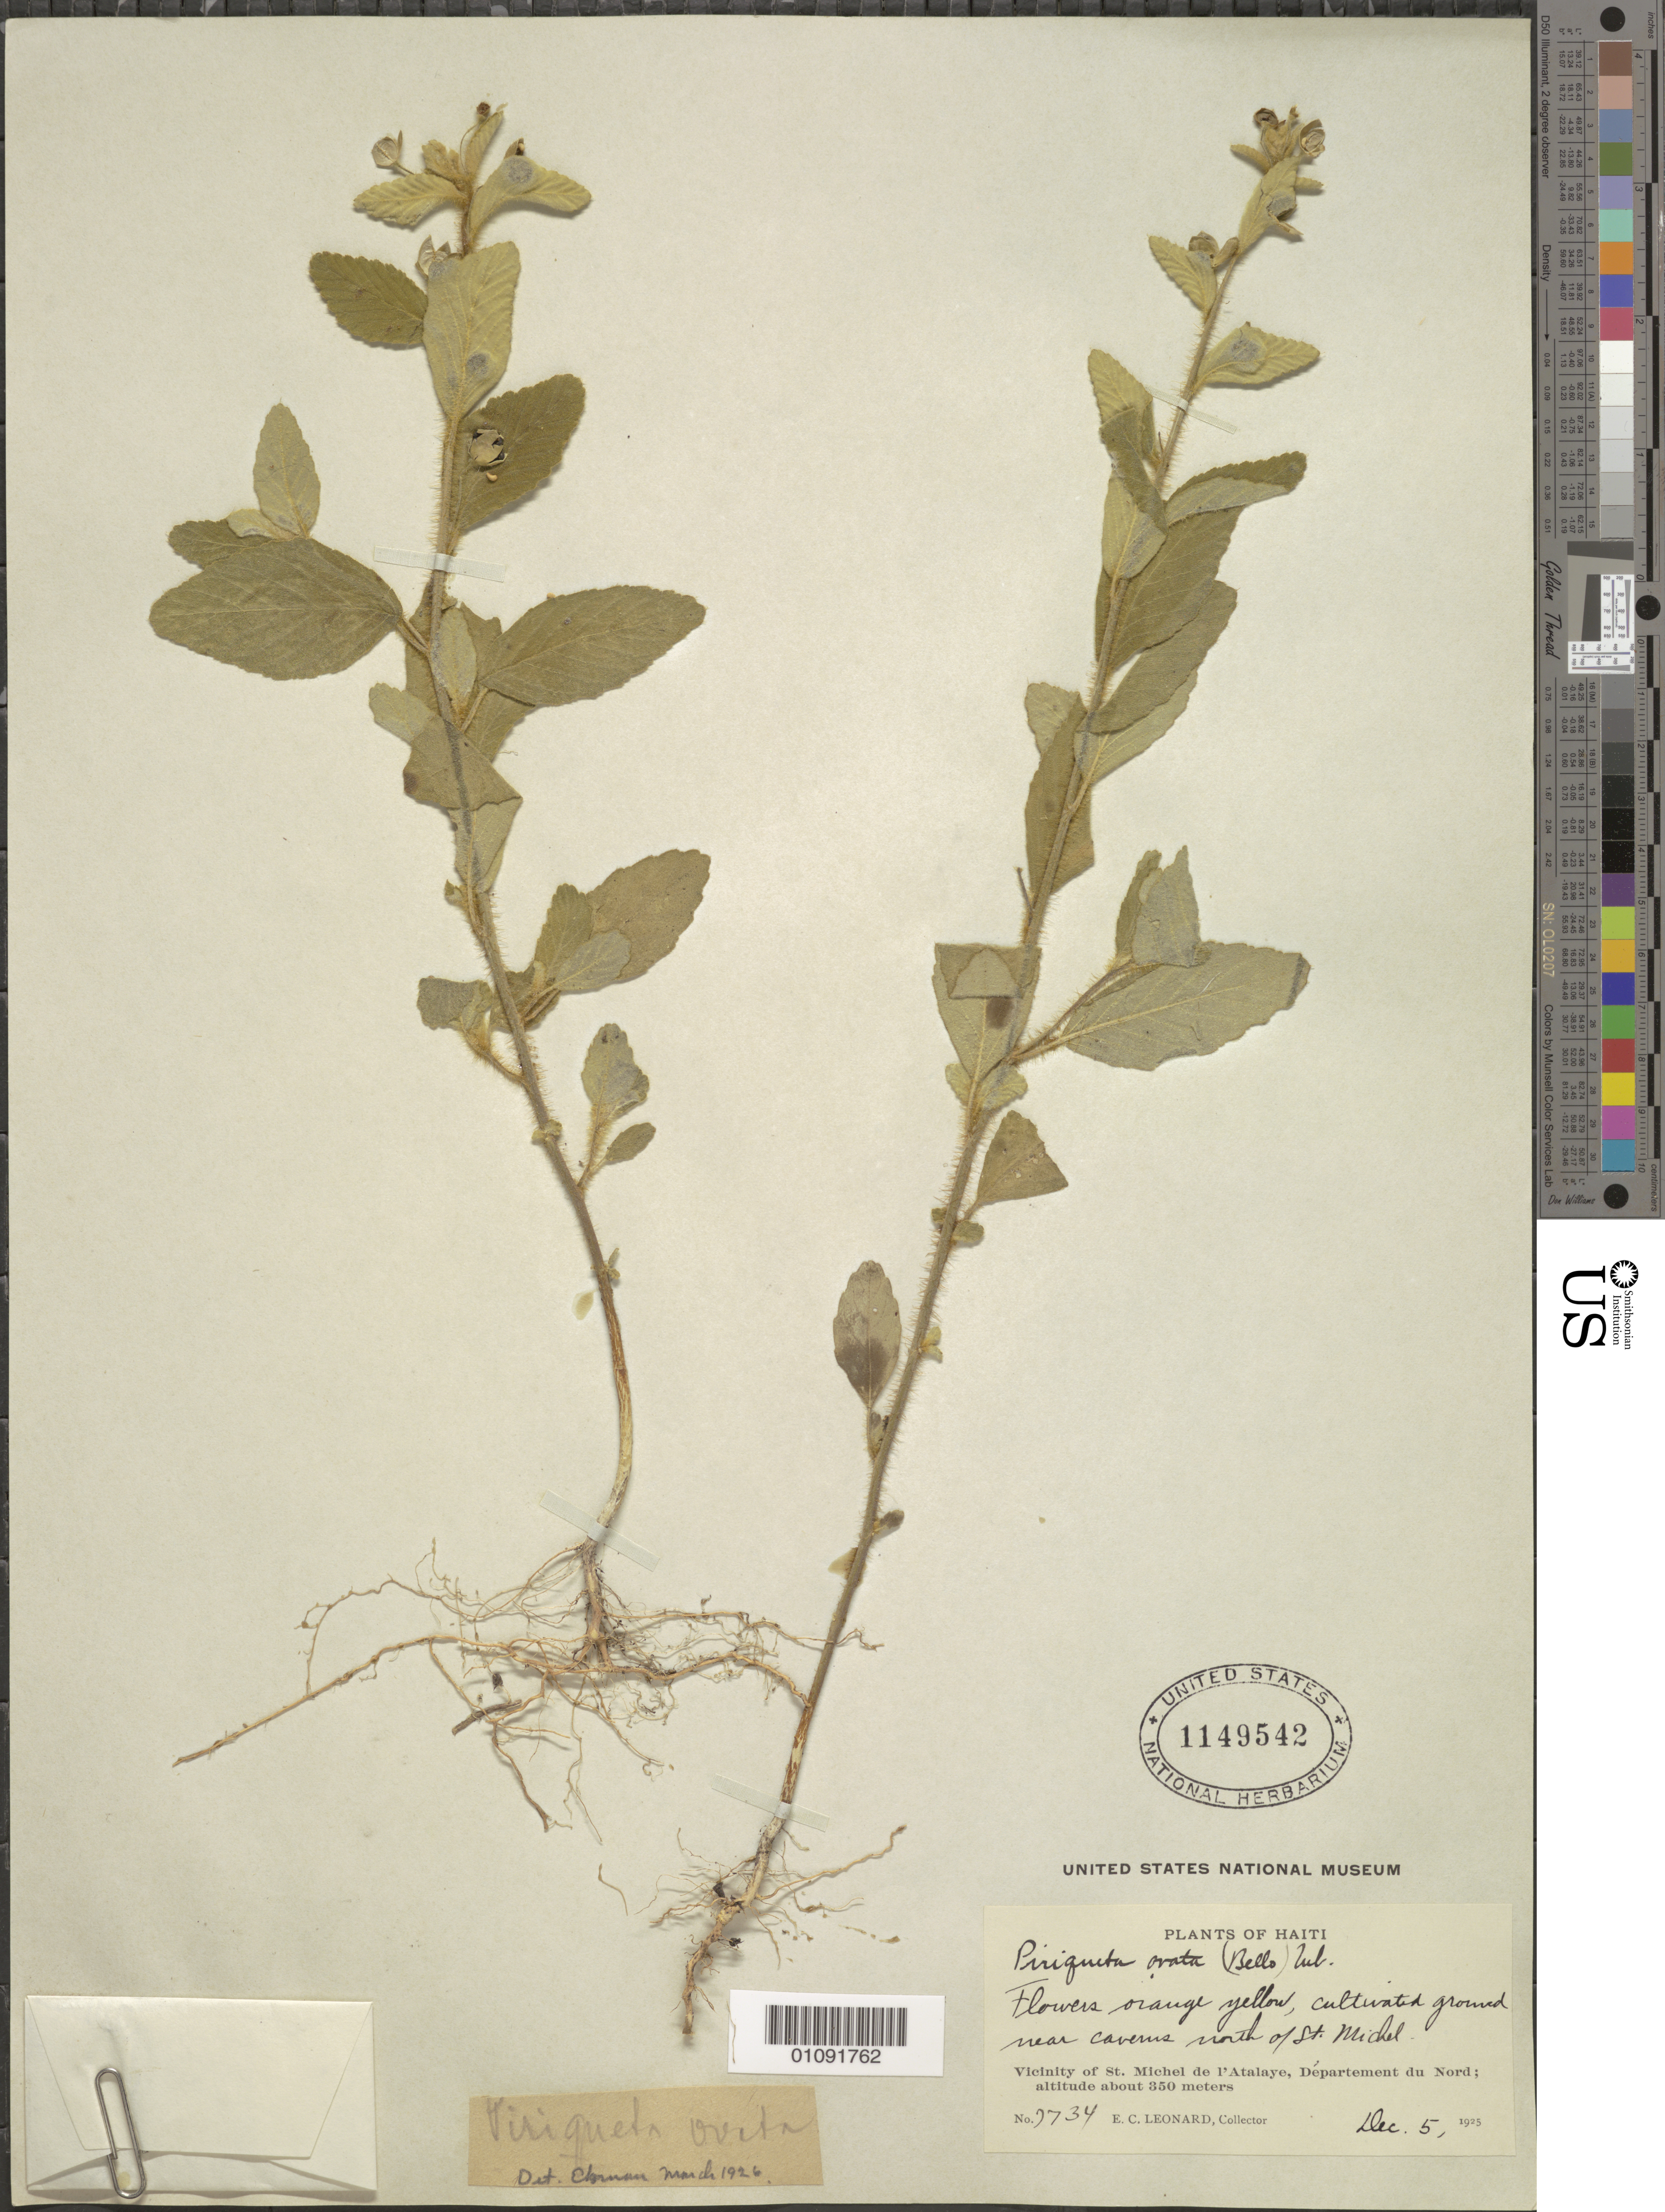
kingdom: Plantae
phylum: Tracheophyta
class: Magnoliopsida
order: Malpighiales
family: Turneraceae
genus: Piriqueta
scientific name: Piriqueta racemosa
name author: (Jacq.) Sweet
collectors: E. C. Leonard & G. M. Leonard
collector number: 2734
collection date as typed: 05 Dec 1905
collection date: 1905-12-05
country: Haiti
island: Hispaniola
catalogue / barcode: US 1149542